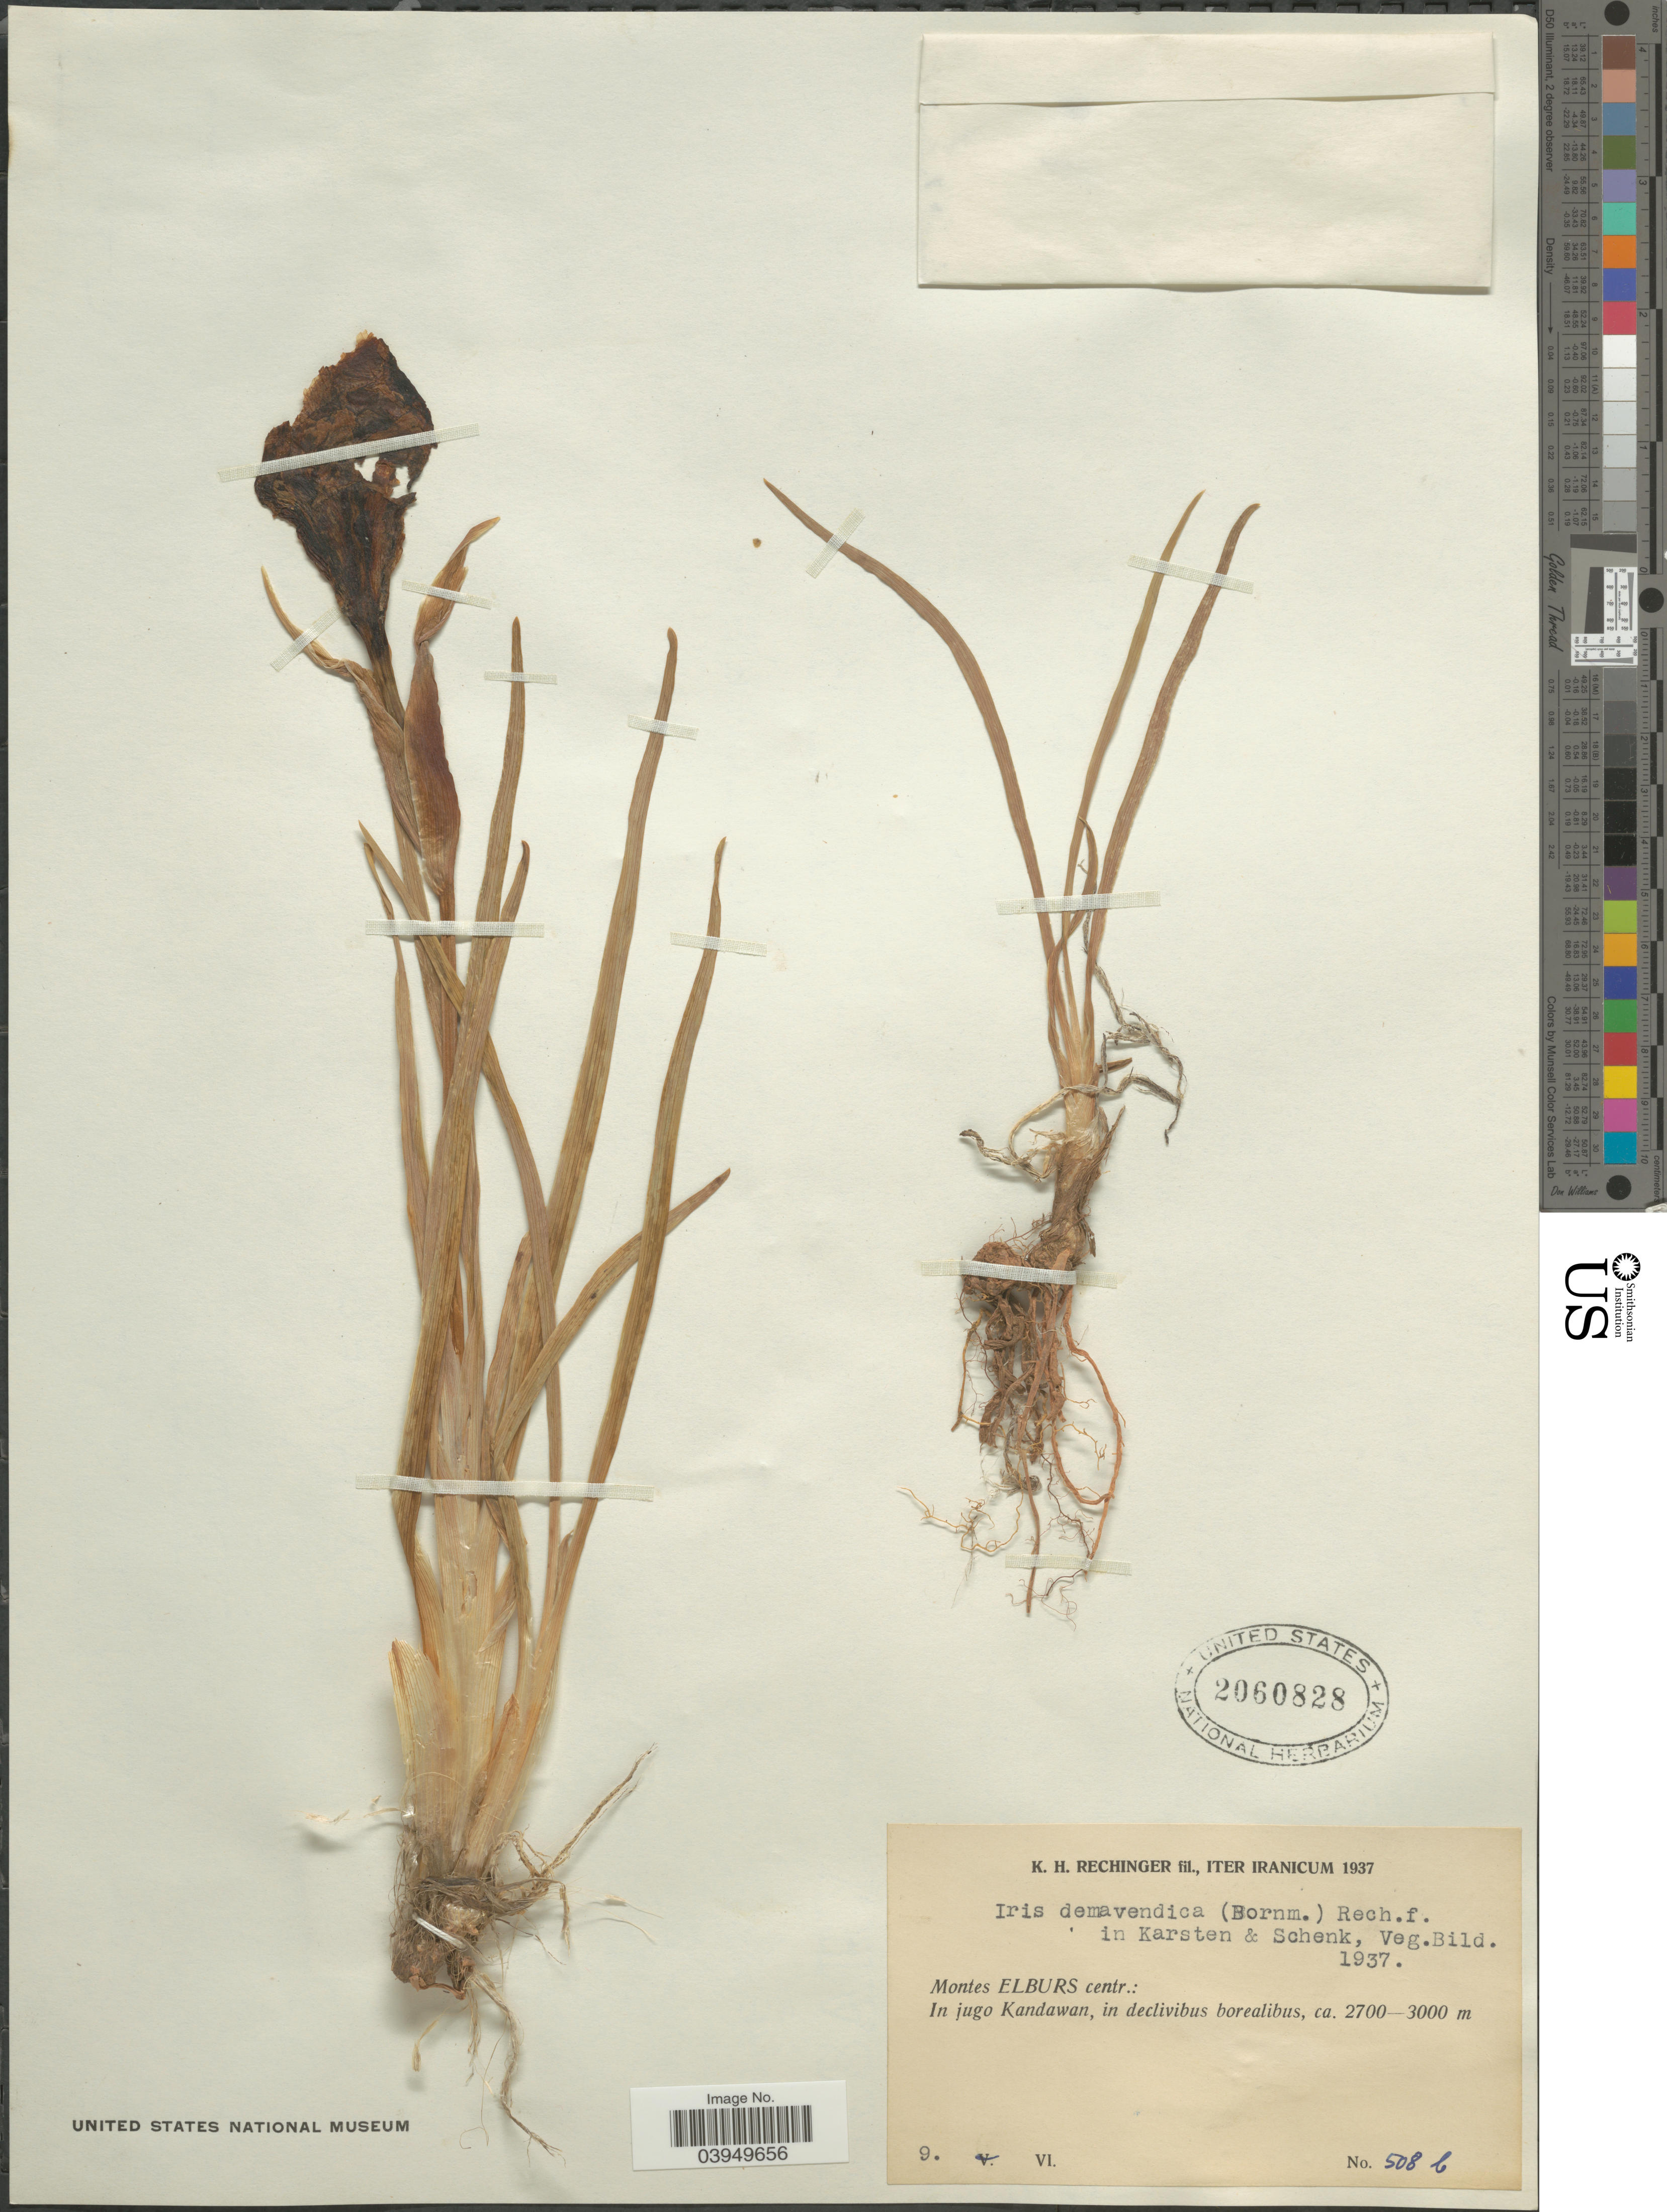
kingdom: Plantae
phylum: Tracheophyta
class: Liliopsida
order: Asparagales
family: Iridaceae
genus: Iris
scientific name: Iris demawendica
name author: Bornm.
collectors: K. H. Rechinger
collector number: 508 b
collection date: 1937-06-09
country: Iran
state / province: Alborz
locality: Montes Elburs centr.: In jugo Kandawan, in declivibus borealibus.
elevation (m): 2700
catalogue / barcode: US 2060828